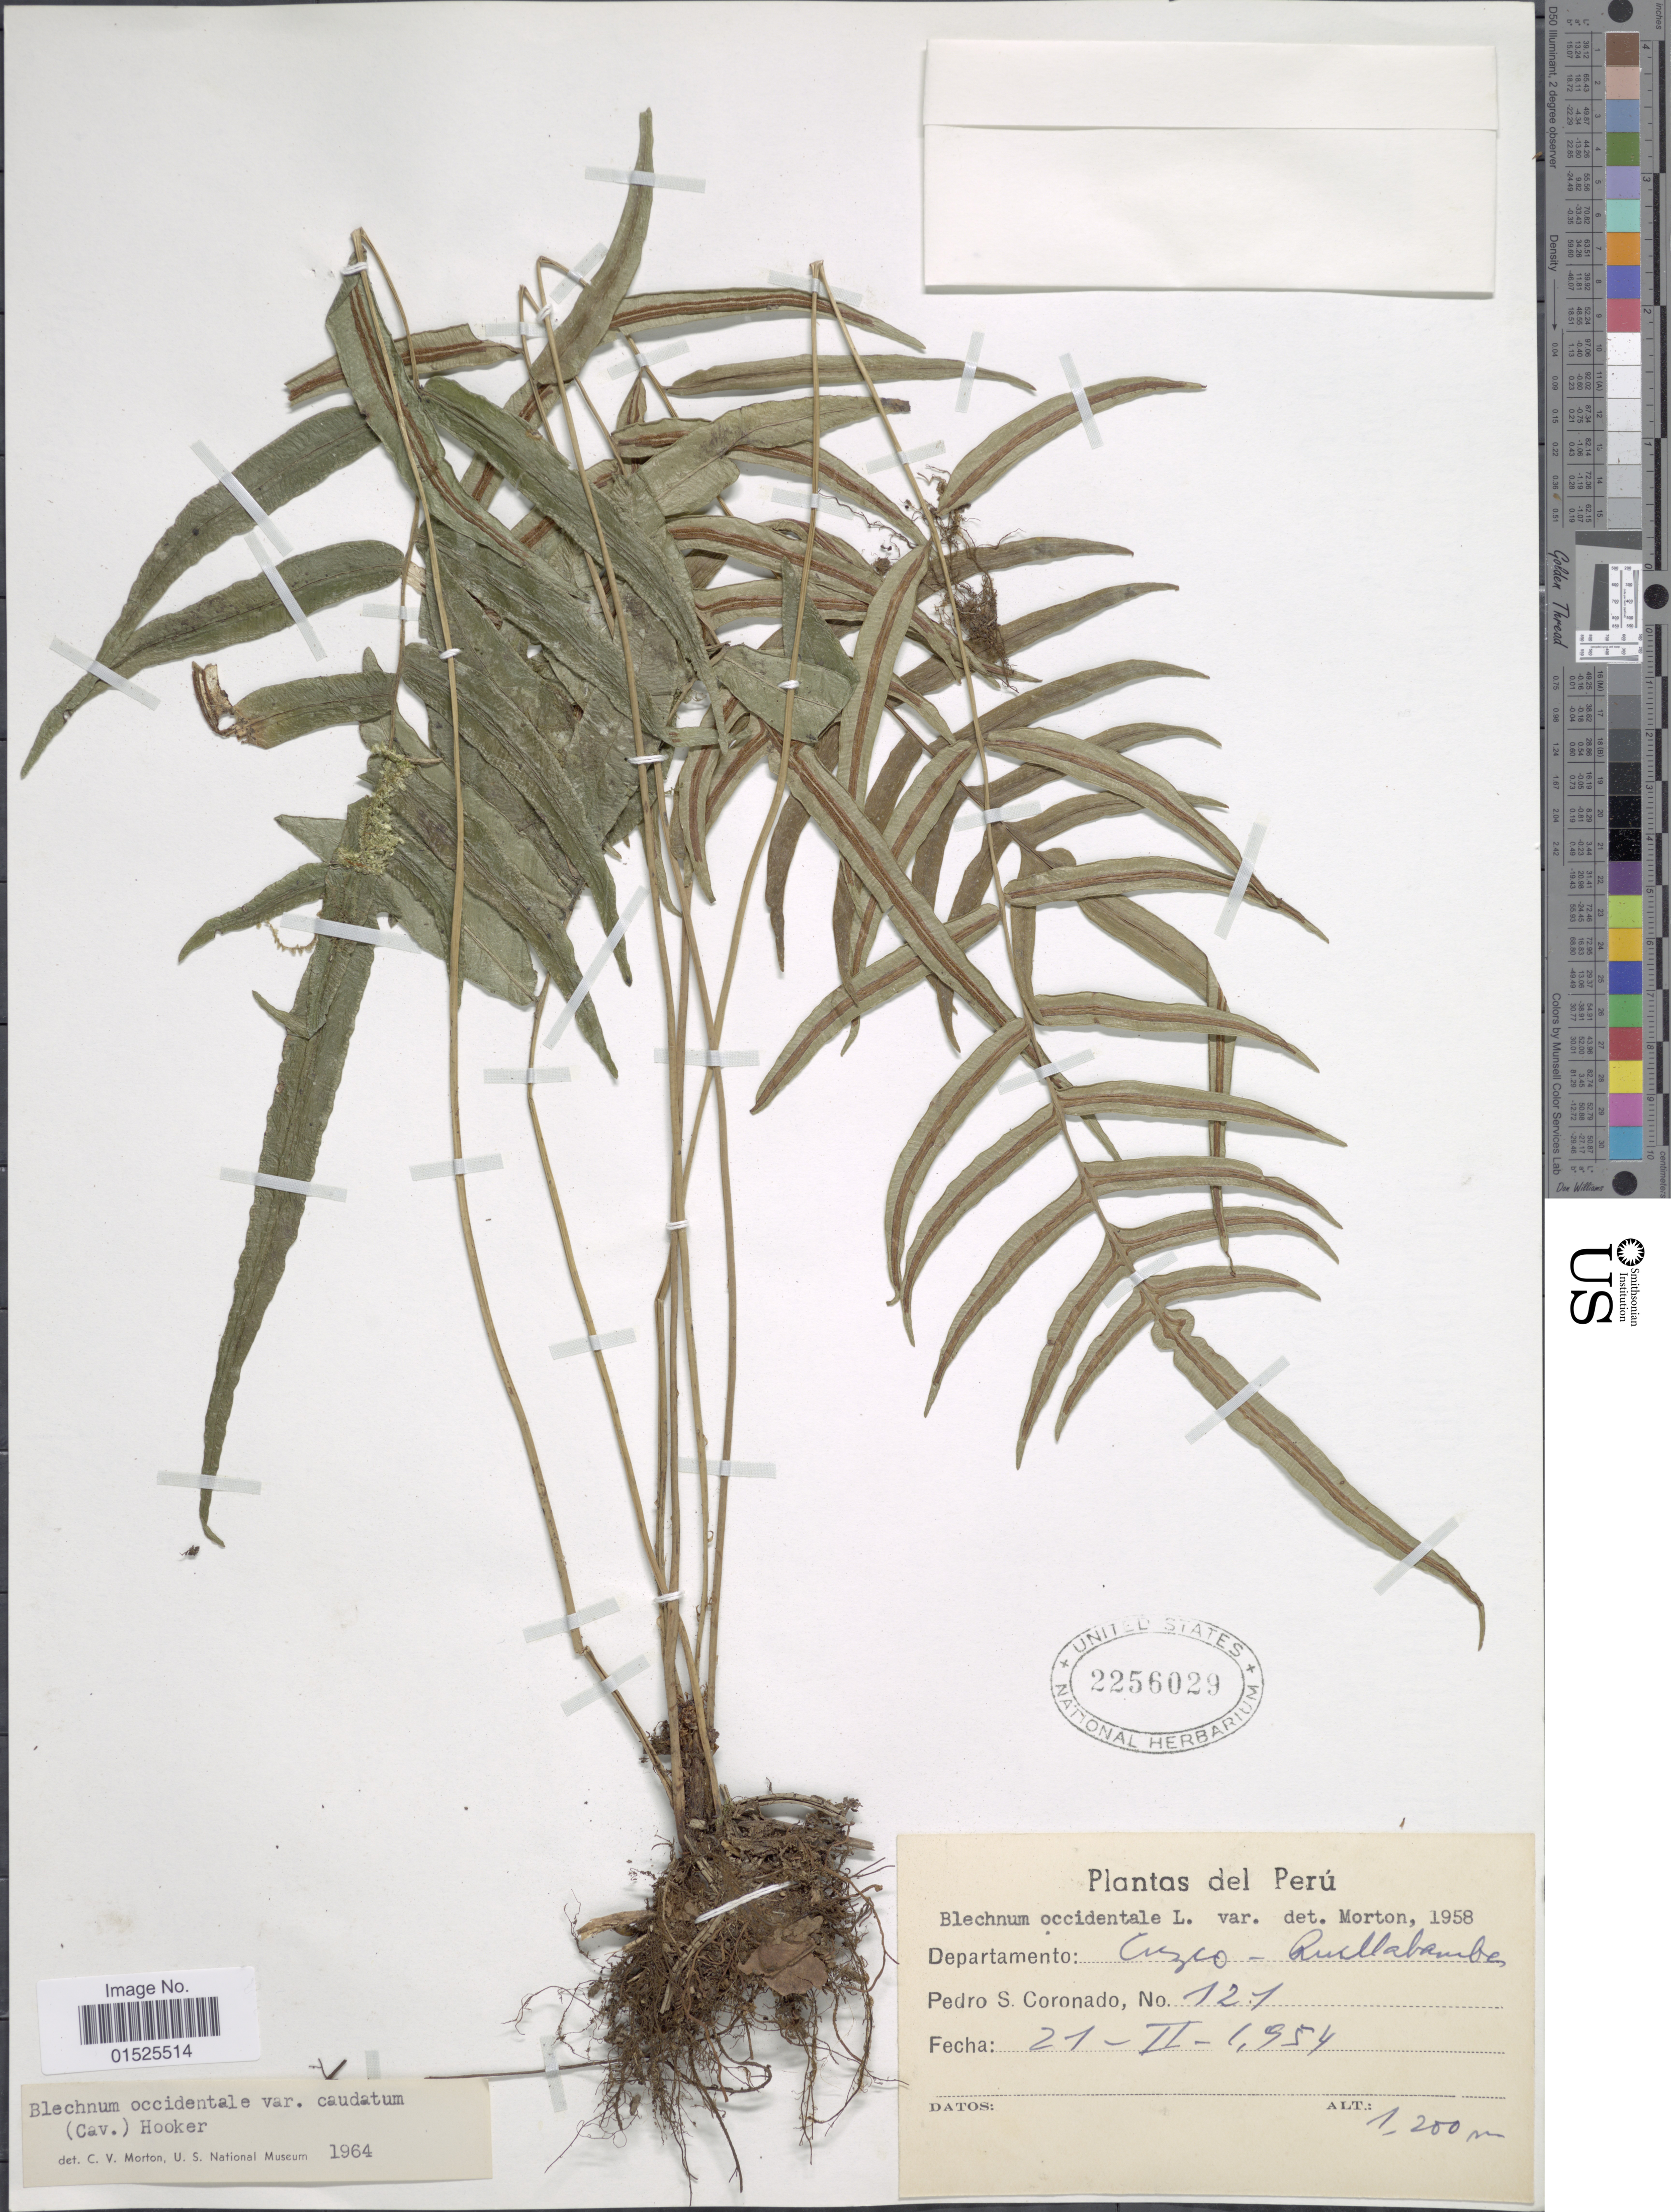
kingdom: Plantae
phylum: Tracheophyta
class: Polypodiopsida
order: Polypodiales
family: Blechnaceae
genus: Blechnum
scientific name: Blechnum caudatum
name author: Cav.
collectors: P. Coronado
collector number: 127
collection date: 1954-02-21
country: Peru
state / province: Cusco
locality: Quillabamba, Departamento Cuzco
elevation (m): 1200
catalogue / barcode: US 2256029